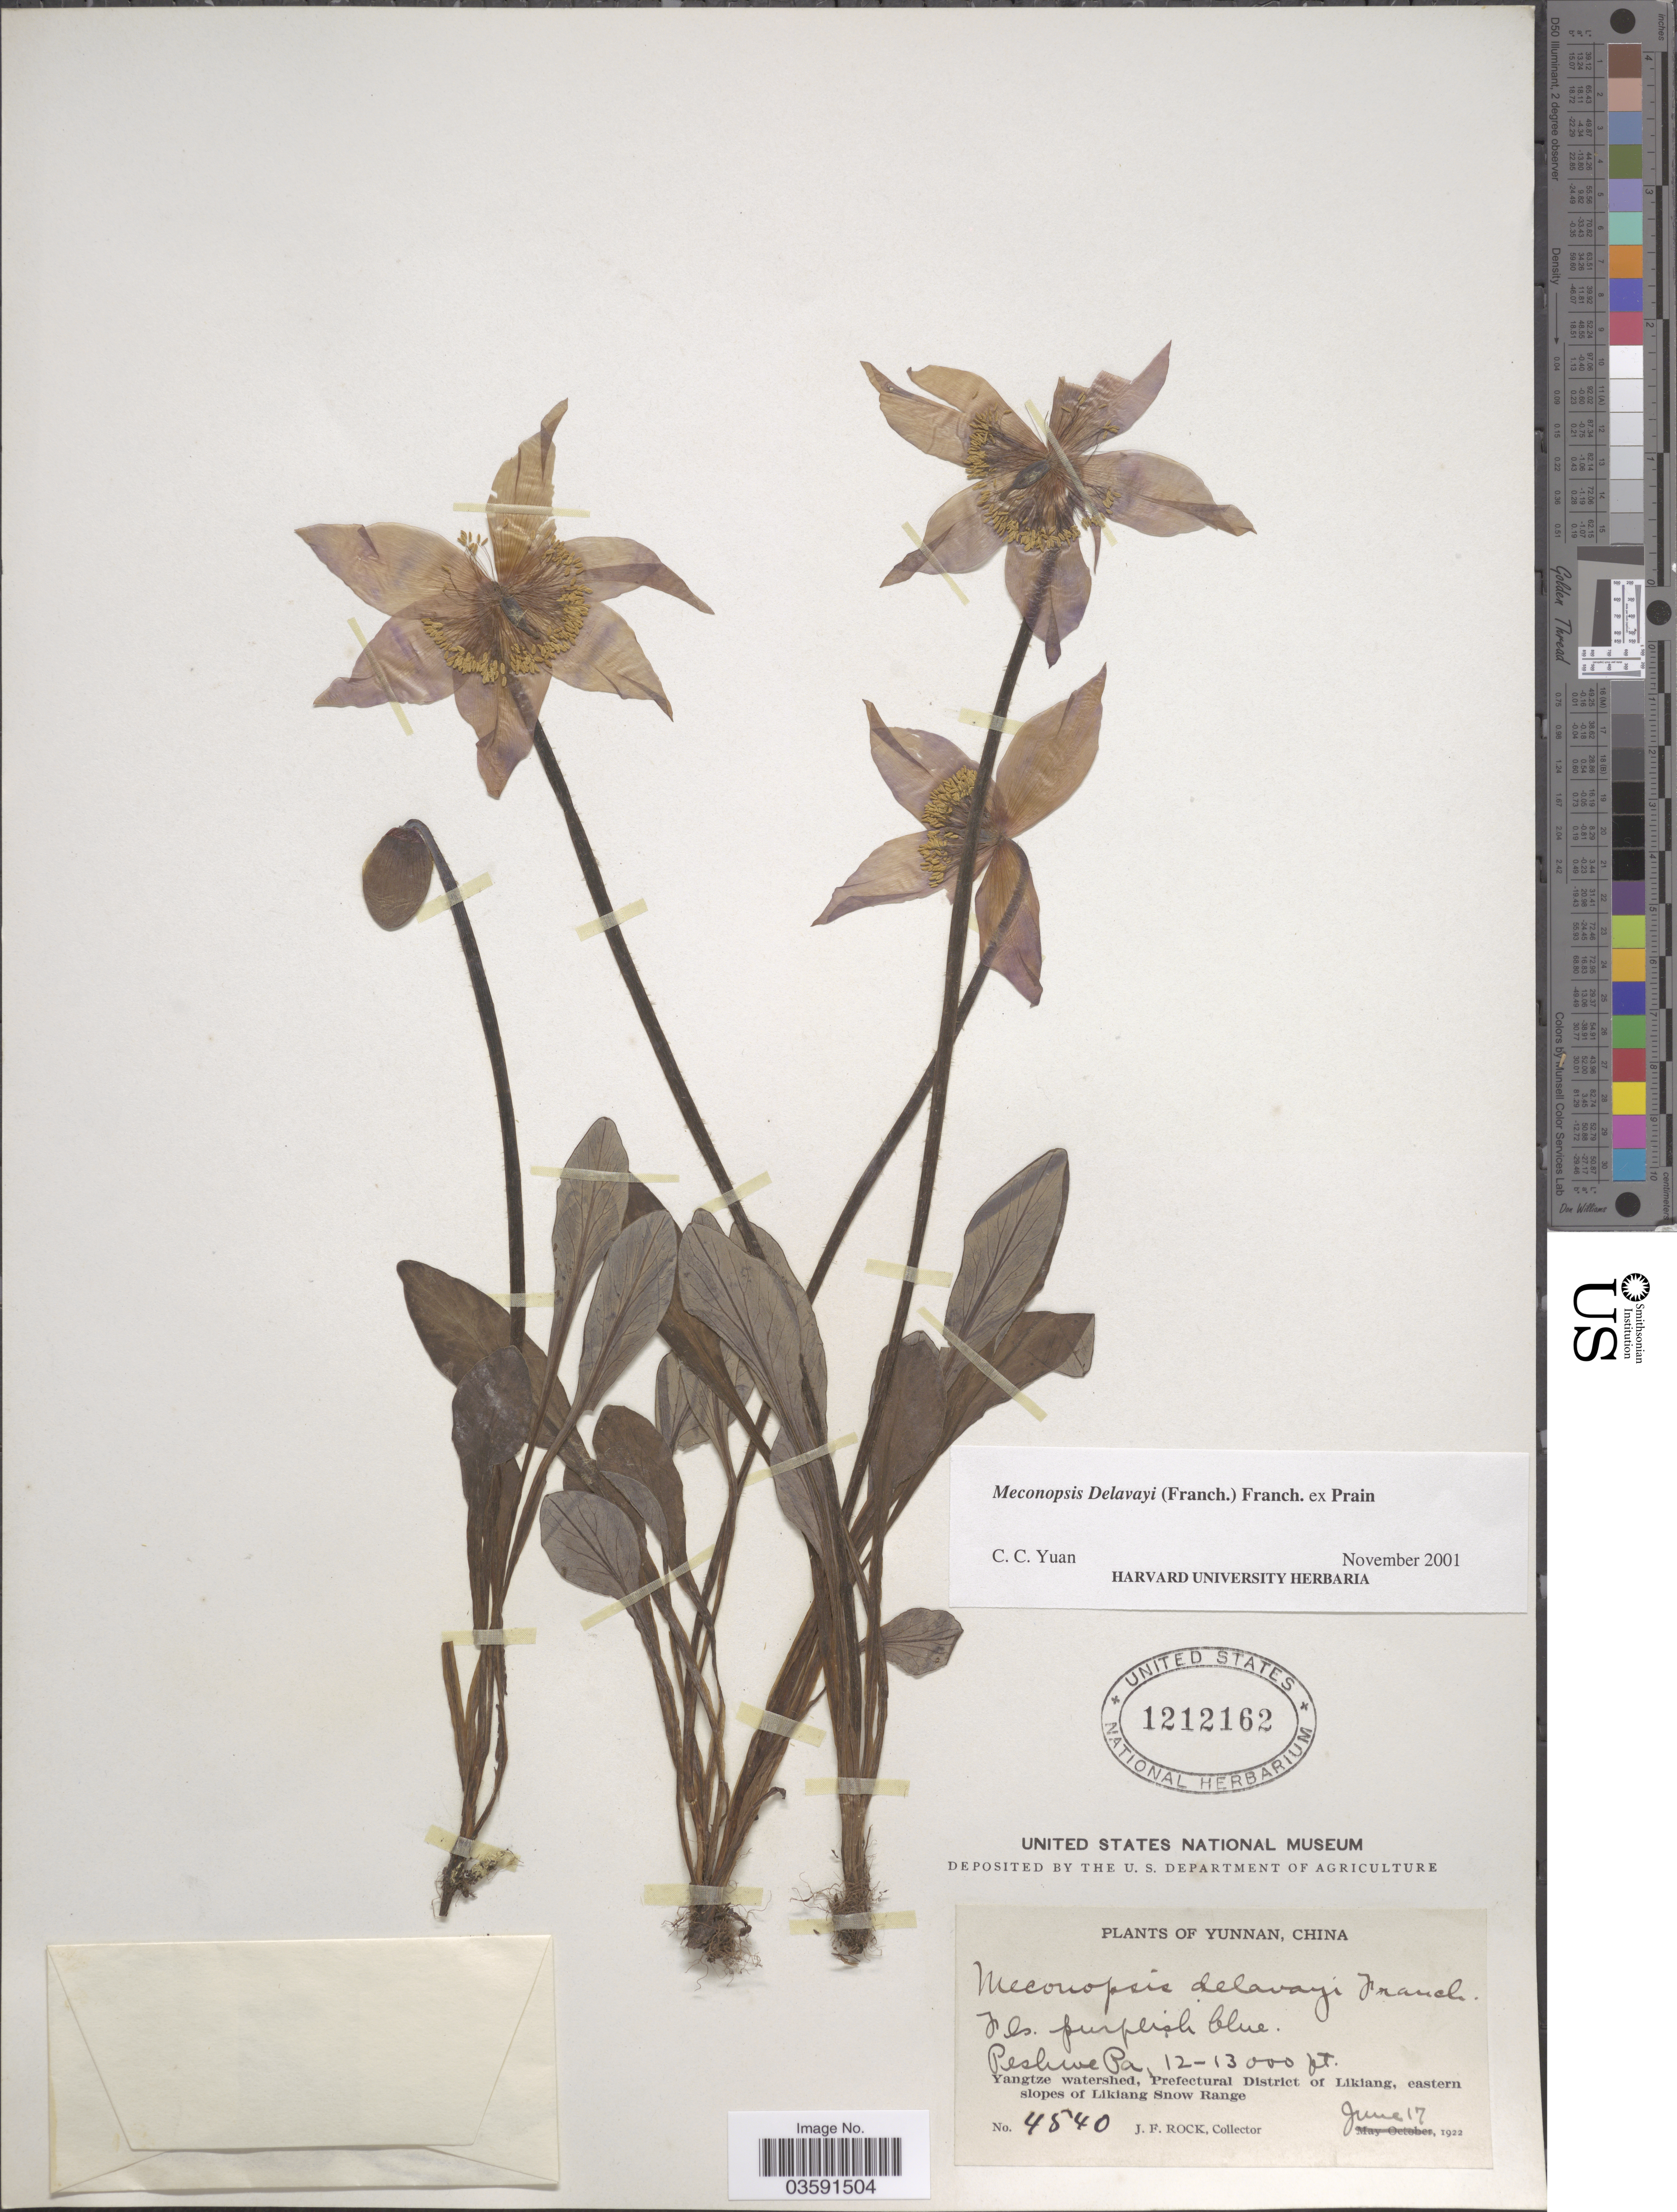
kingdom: Plantae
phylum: Tracheophyta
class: Magnoliopsida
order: Ranunculales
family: Papaveraceae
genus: Meconopsis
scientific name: Meconopsis delavayi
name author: (Franch.) Franch. ex Prain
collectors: J. Rock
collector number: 4840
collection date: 1922-06-17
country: China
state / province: Yunnan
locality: Peshwe Pa. Yangtze watershed, Prefectural District of Likiang, eastern slopes of Likiang Snow Range.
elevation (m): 3658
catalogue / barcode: US 1212162